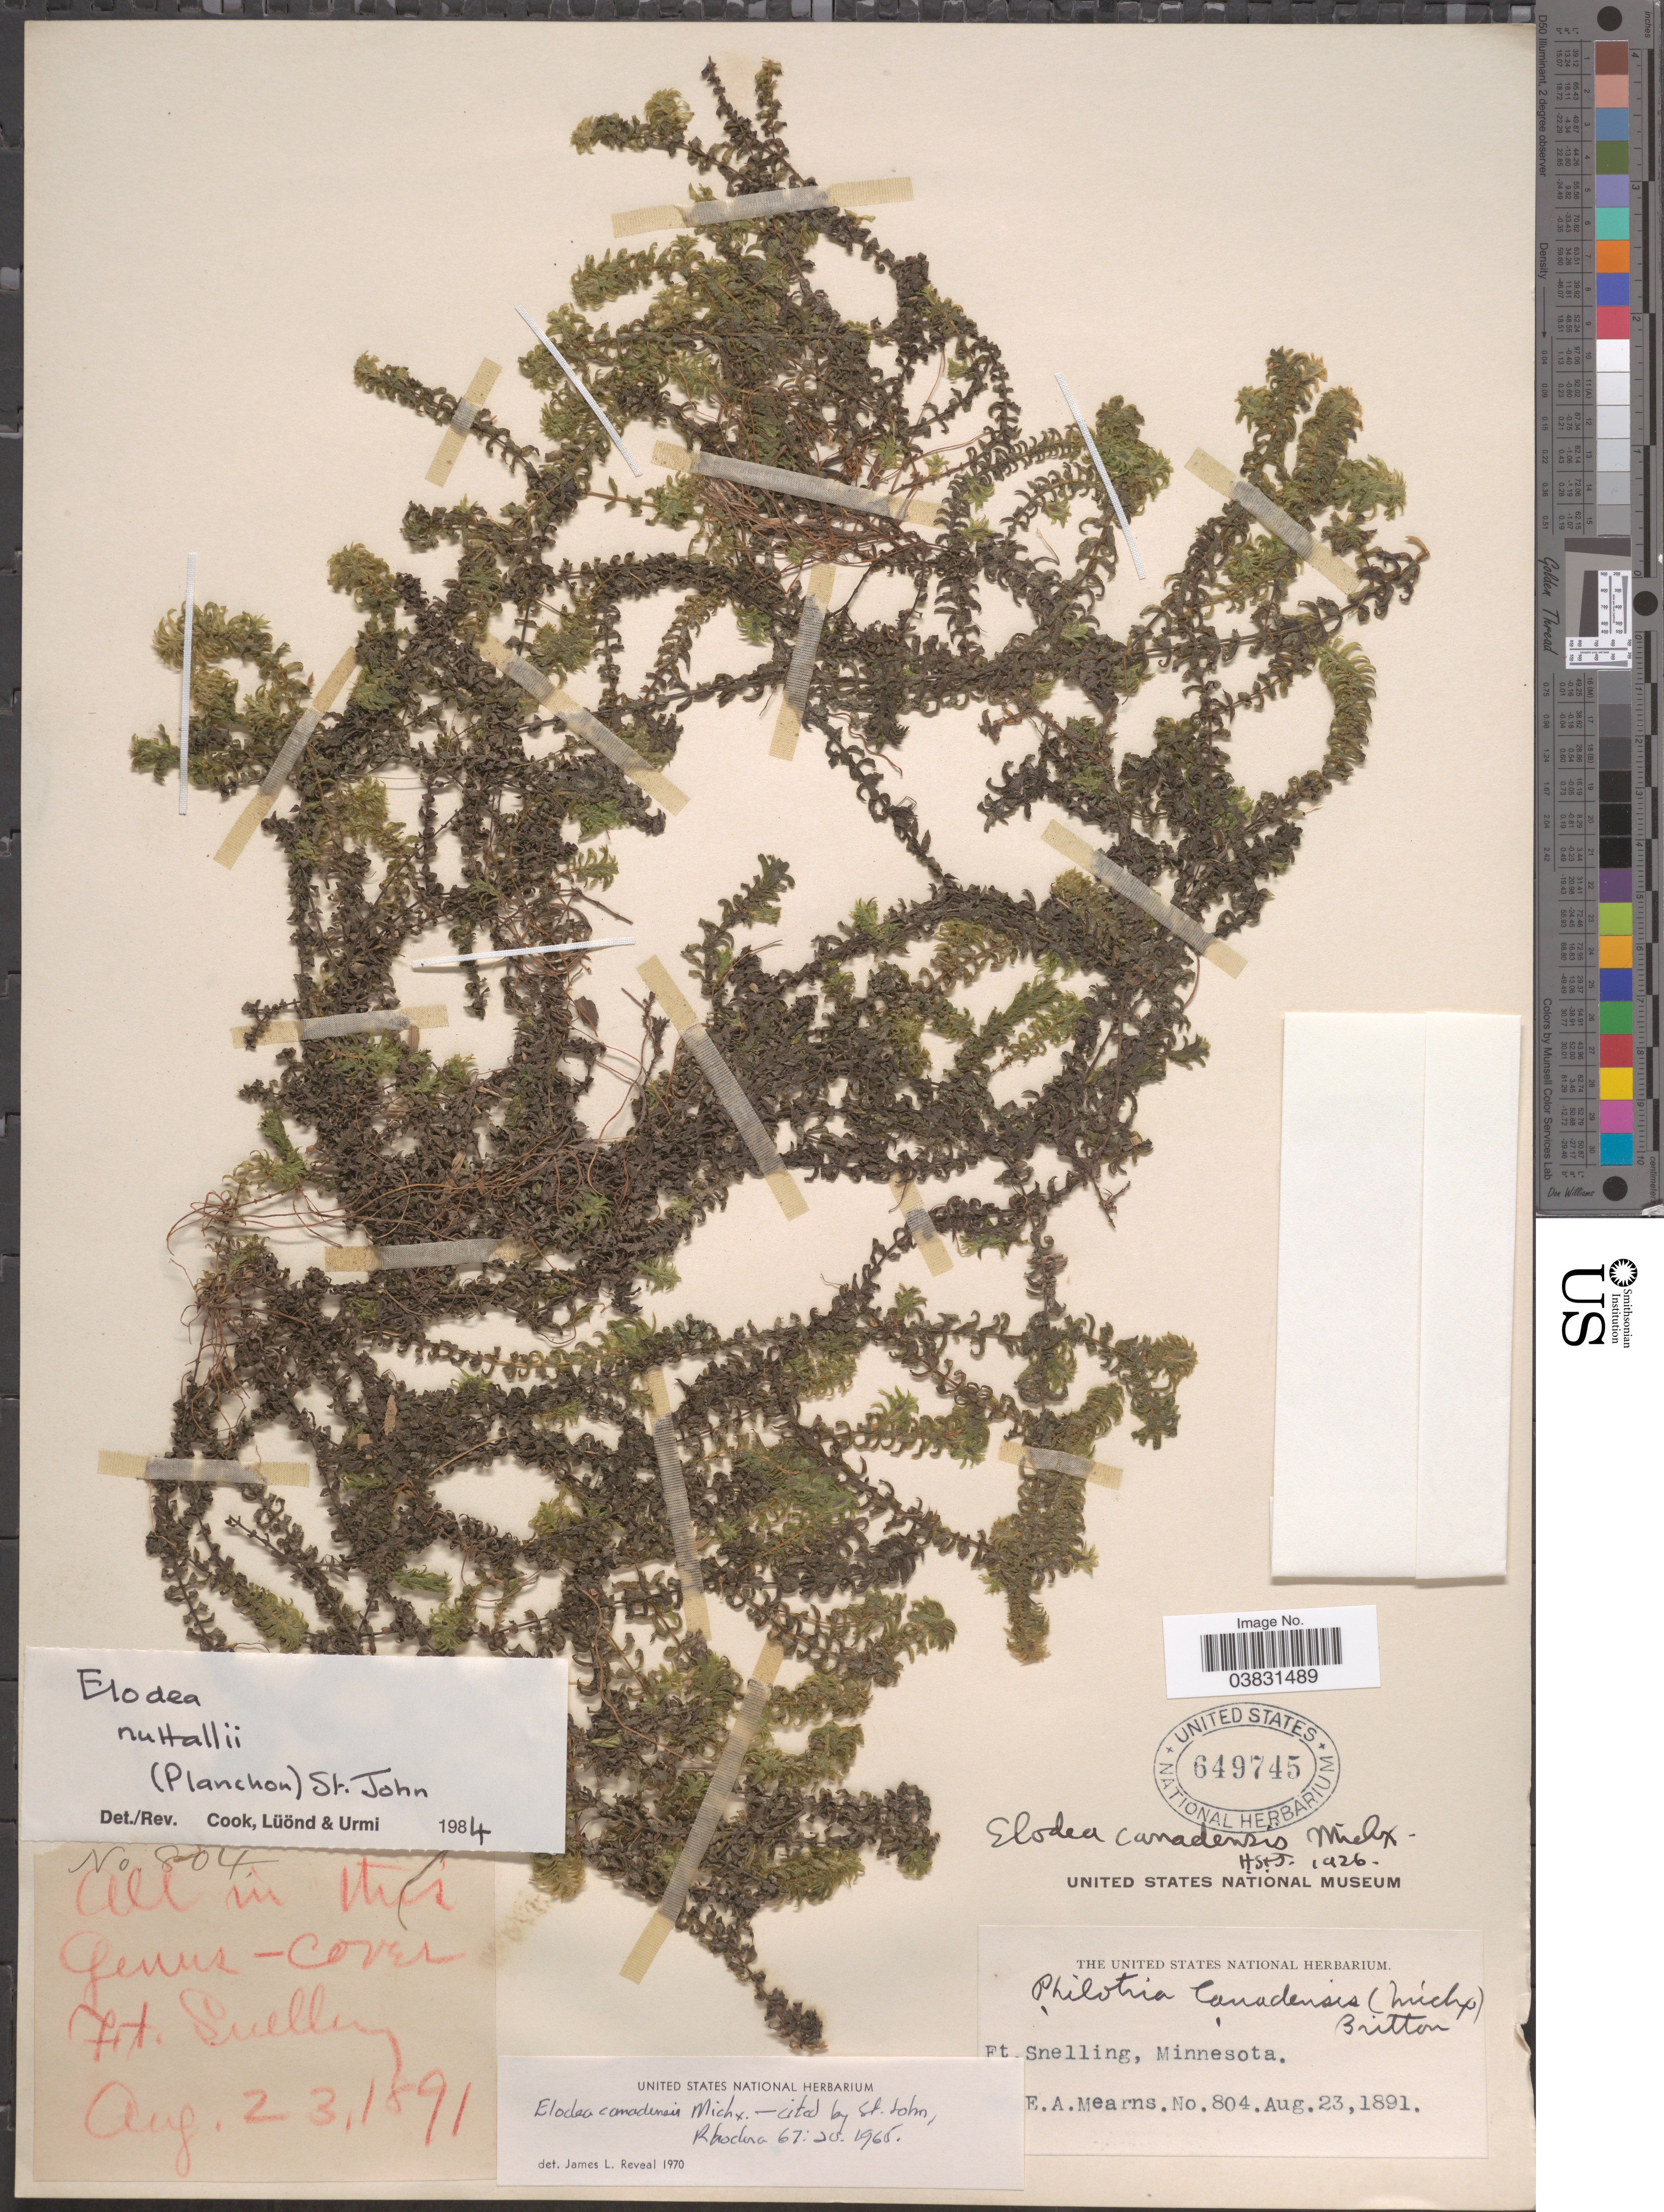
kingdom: Plantae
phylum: Tracheophyta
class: Liliopsida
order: Alismatales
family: Hydrocharitaceae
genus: Elodea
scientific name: Elodea nuttallii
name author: (Planch.) H. St. John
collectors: E. A. Mearns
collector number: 804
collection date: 1891-08-23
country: United States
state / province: Minnesota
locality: Ft. Snelling.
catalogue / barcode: US 649745